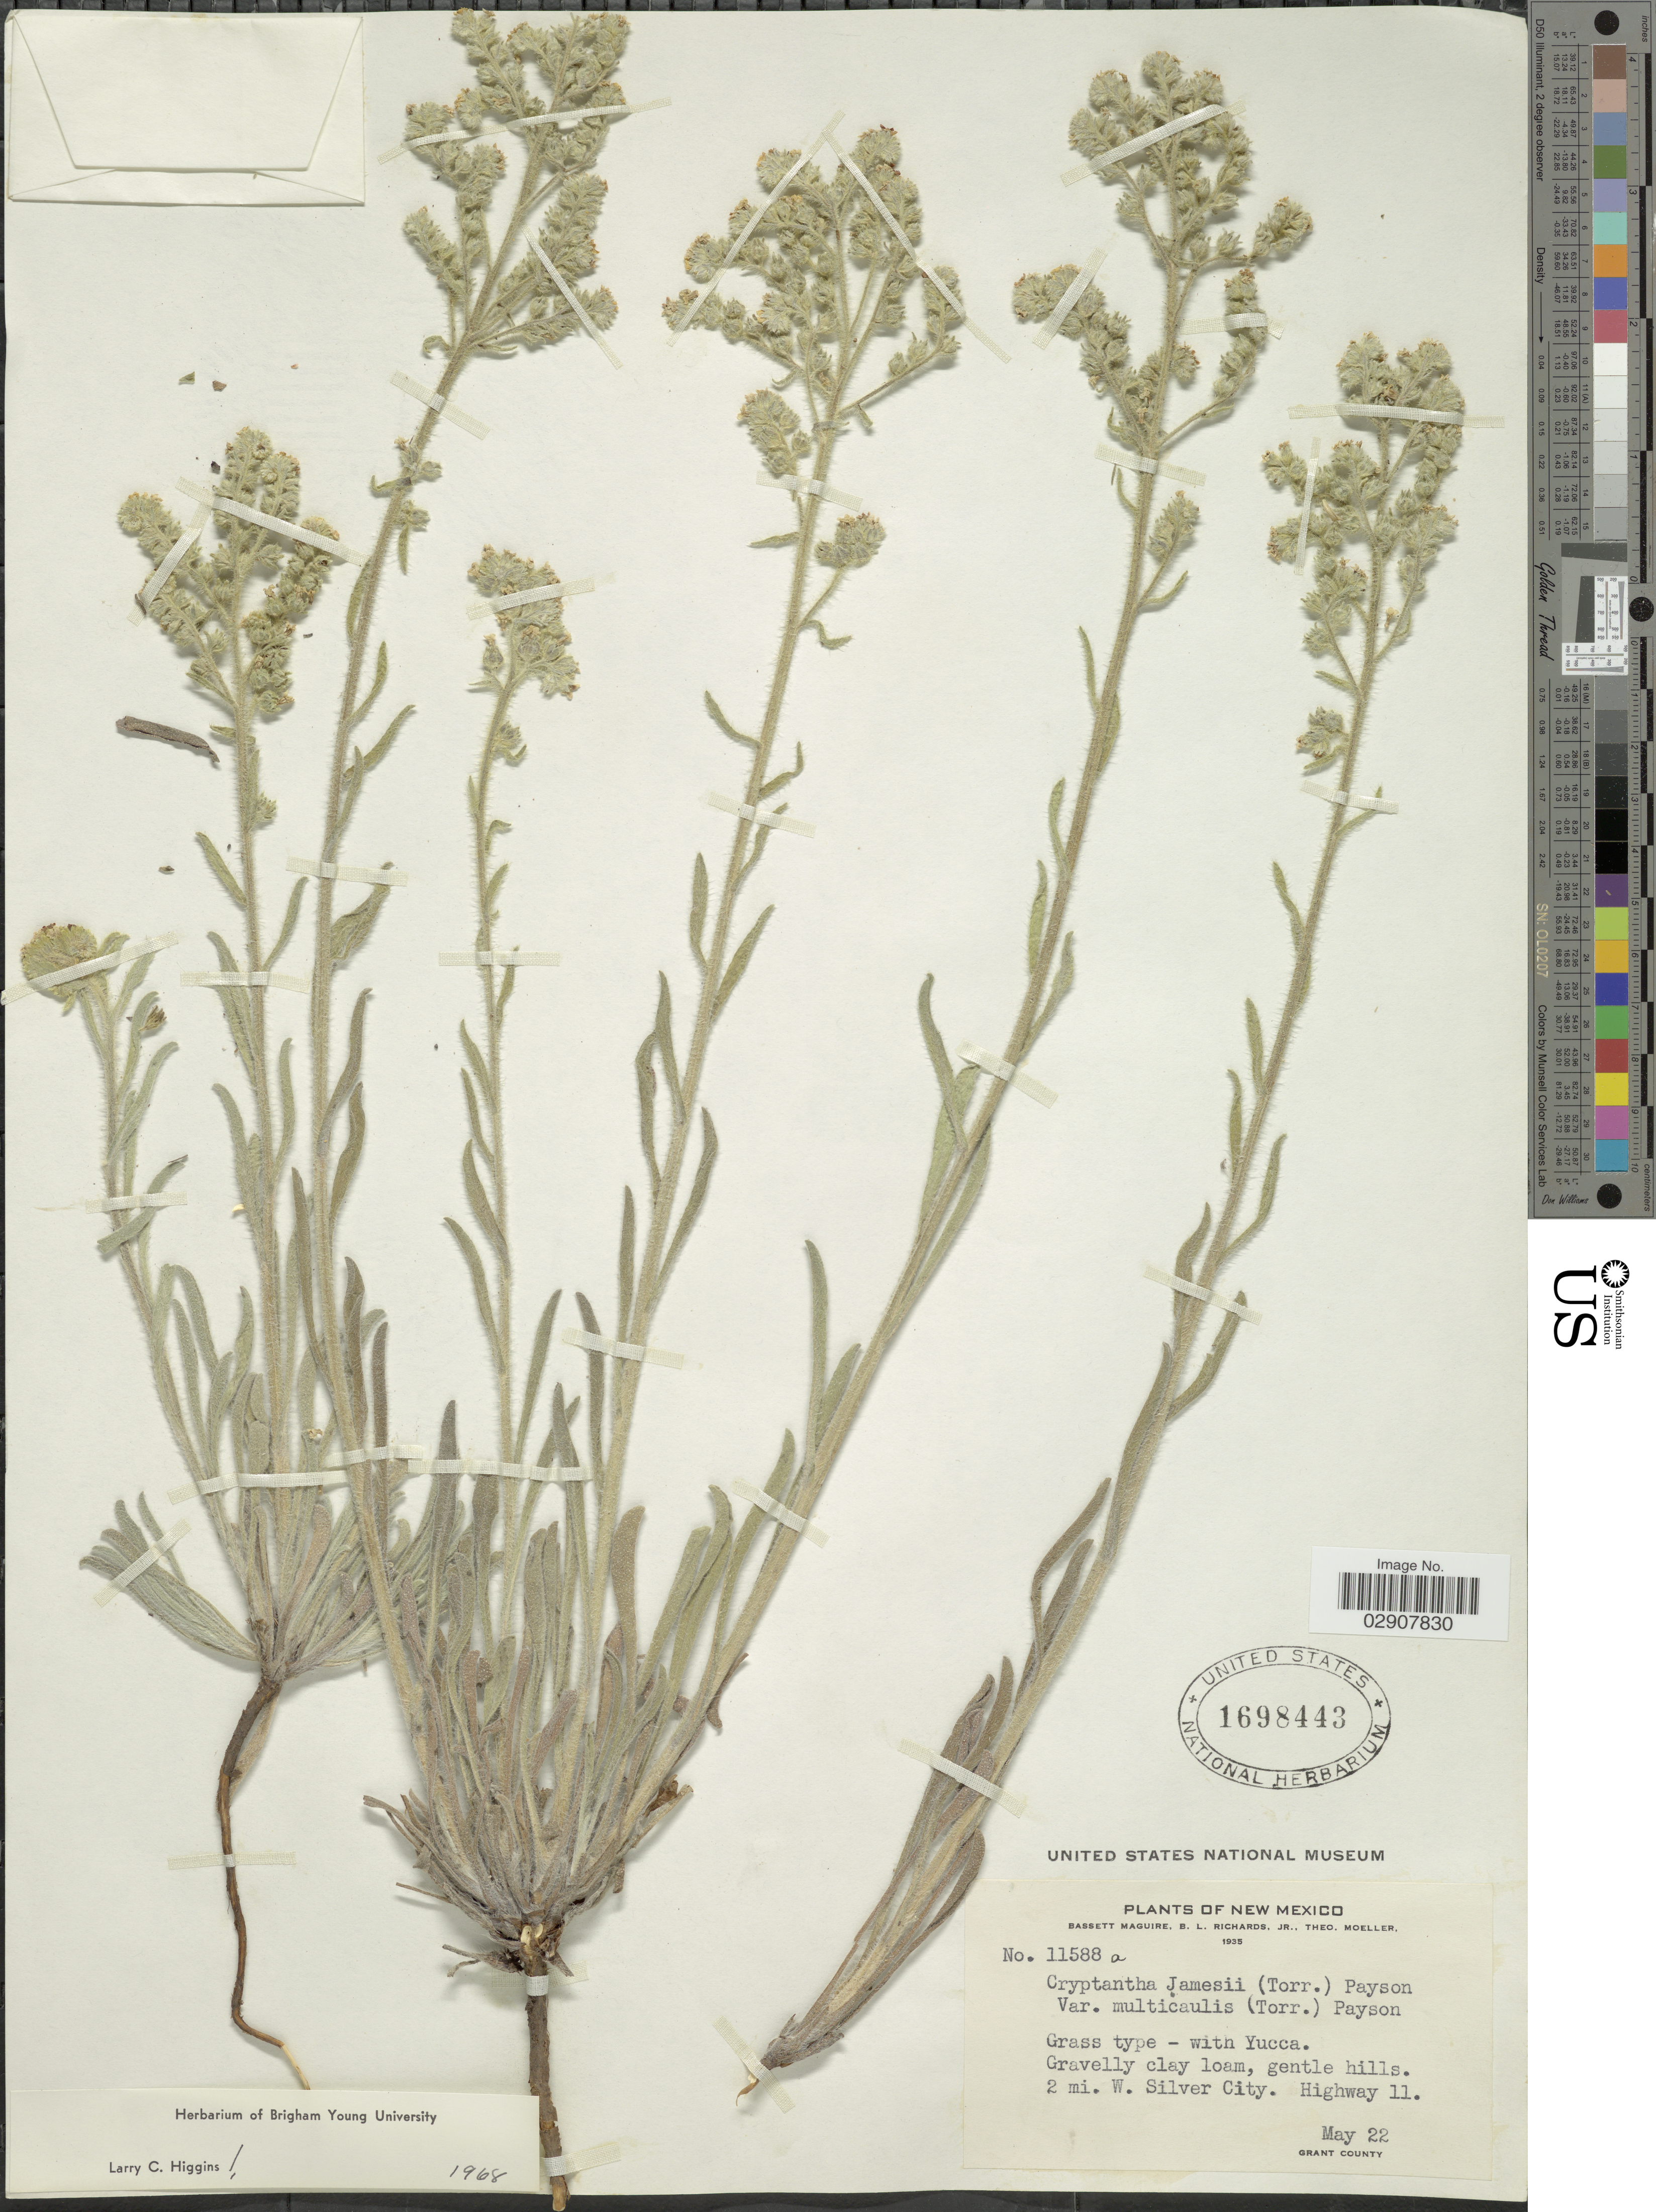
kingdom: Plantae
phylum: Tracheophyta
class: Magnoliopsida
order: Boraginales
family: Boraginaceae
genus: Cryptantha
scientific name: Cryptantha jamesii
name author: (Torr.) Payson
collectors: B. Maguire, B. Richards & T. Moeller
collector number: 11588a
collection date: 1935-05-22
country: United States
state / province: New Mexico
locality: Gravelly clay loam, gentle hills. 2 mi. W. Silver City. Highway 11. Grant County. New Mexico.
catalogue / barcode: US 1698443